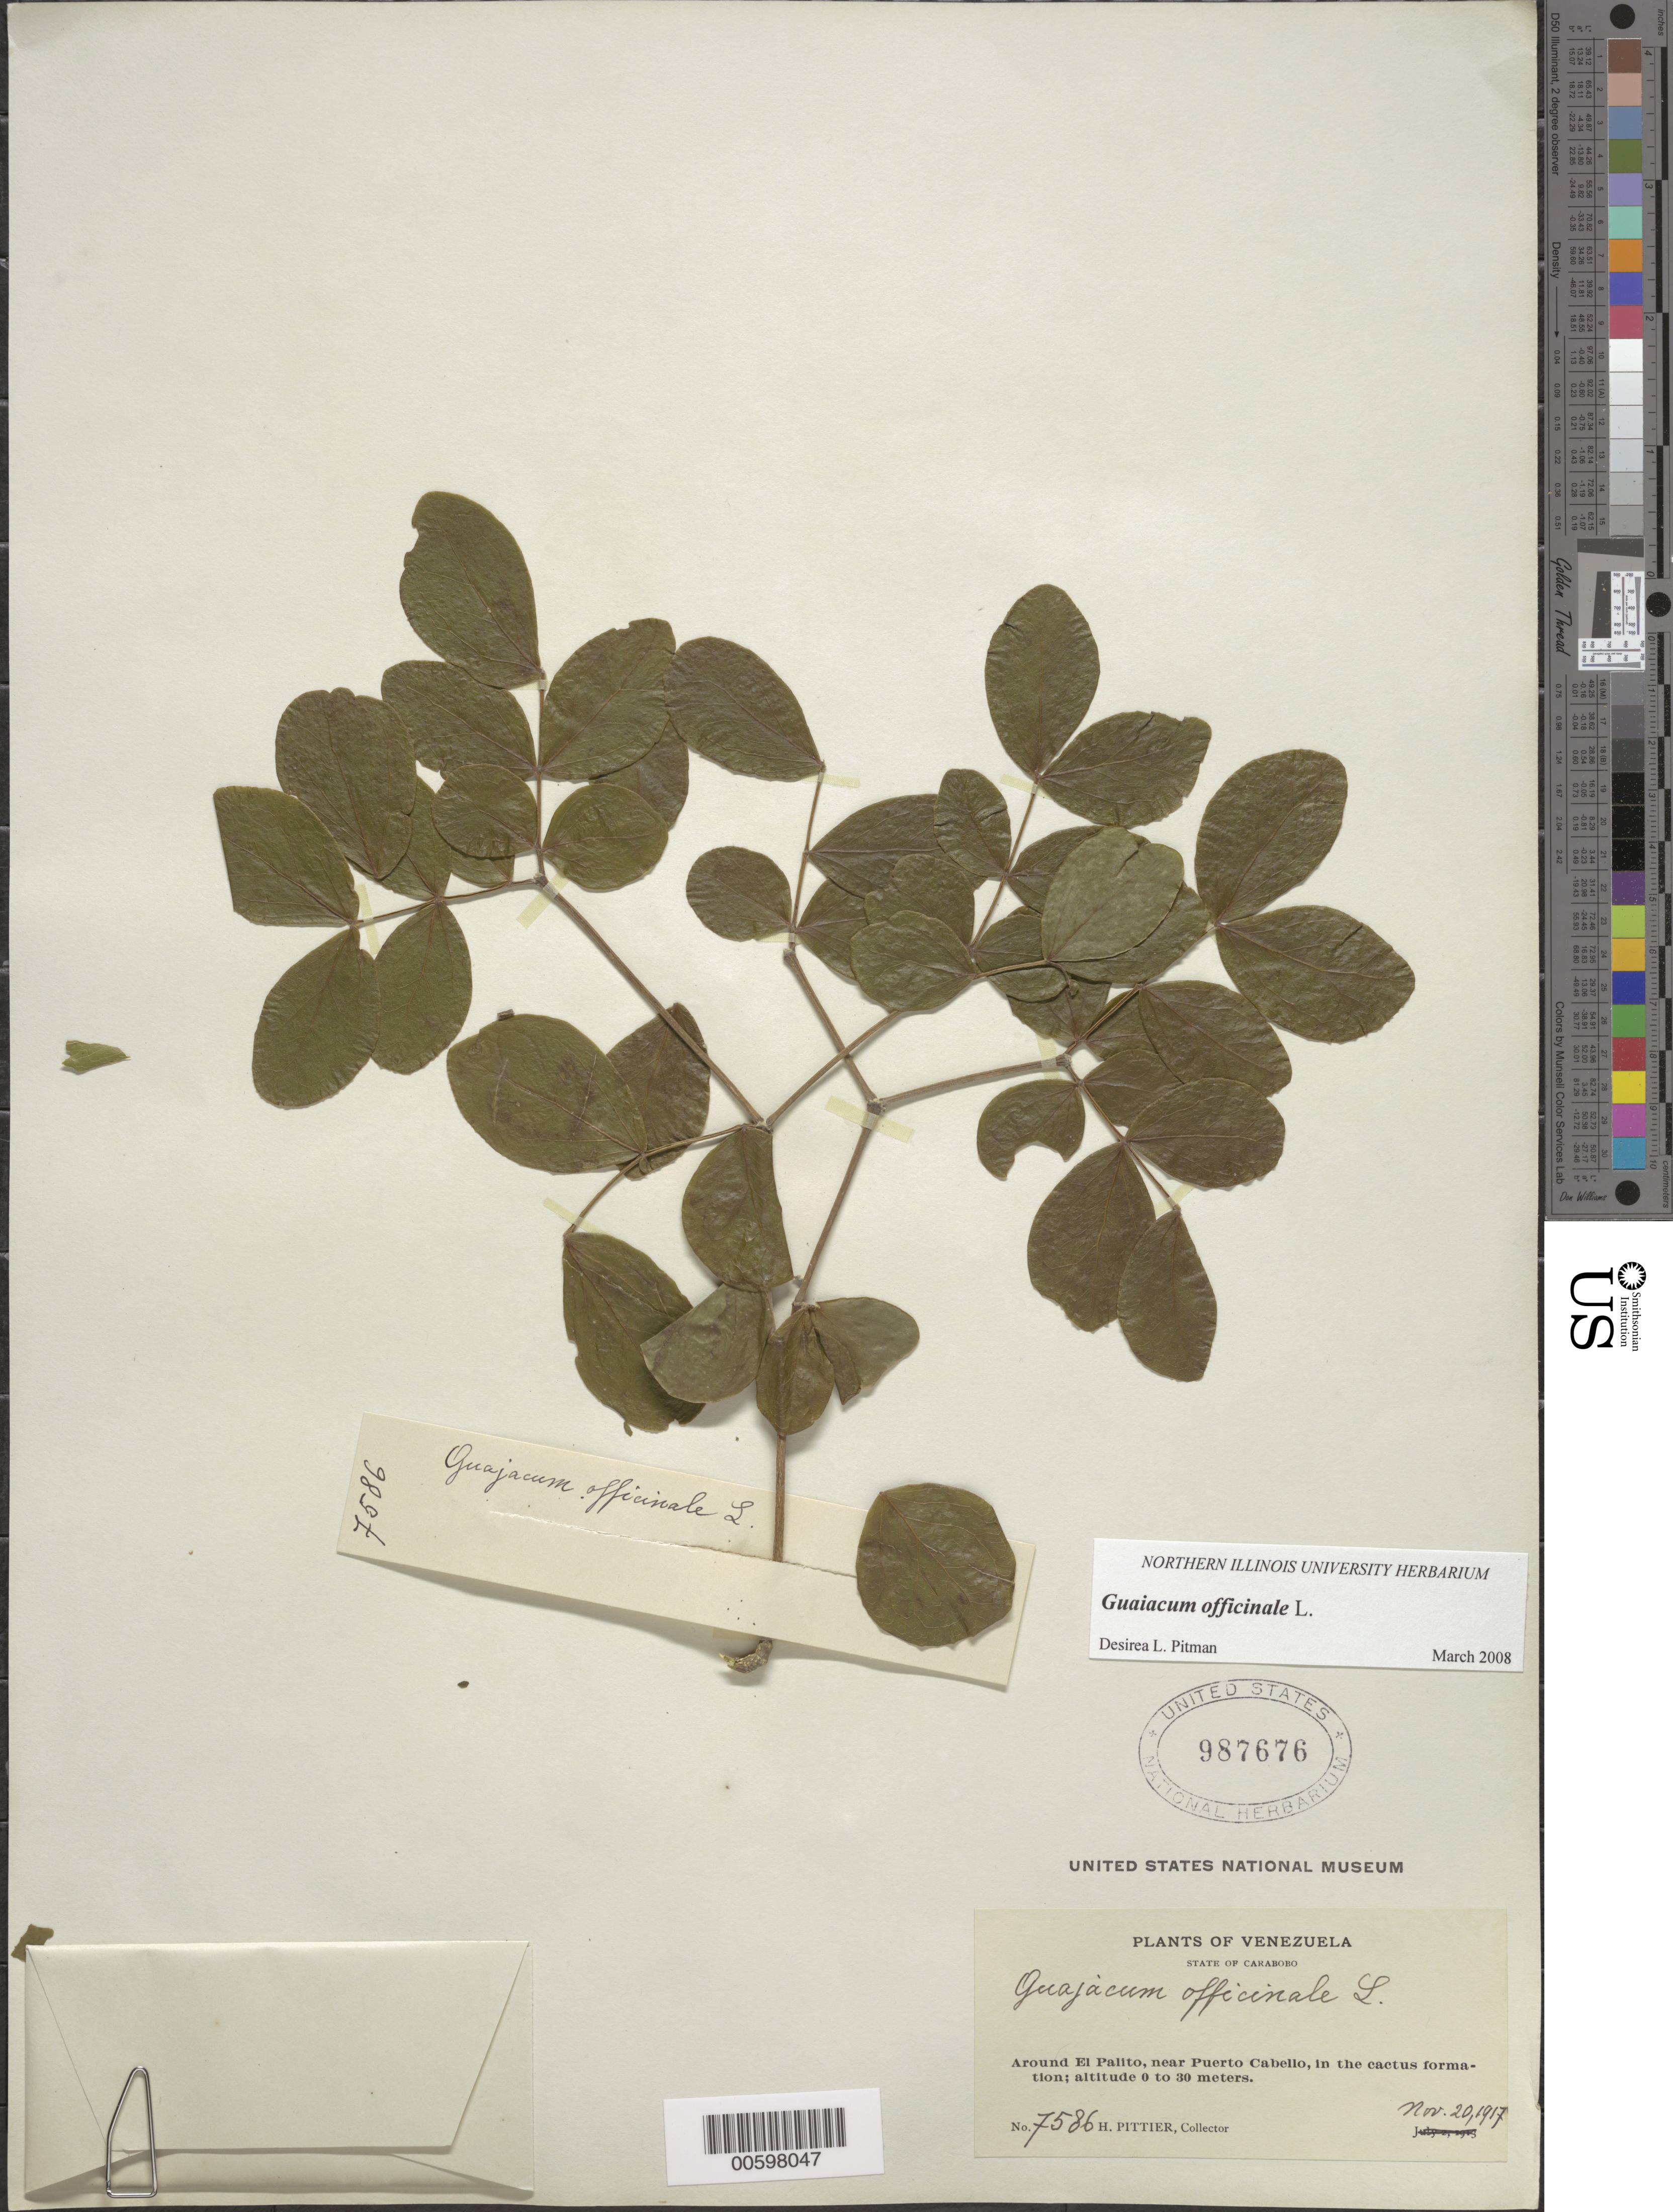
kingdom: Plantae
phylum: Tracheophyta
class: Magnoliopsida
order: Zygophyllales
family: Zygophyllaceae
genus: Guaiacum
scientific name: Guaiacum officinale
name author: L.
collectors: H. F. Pittier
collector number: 7586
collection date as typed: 20 Nov 1917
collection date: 1917-11-20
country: Venezuela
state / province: Carabobo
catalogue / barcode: US 987676